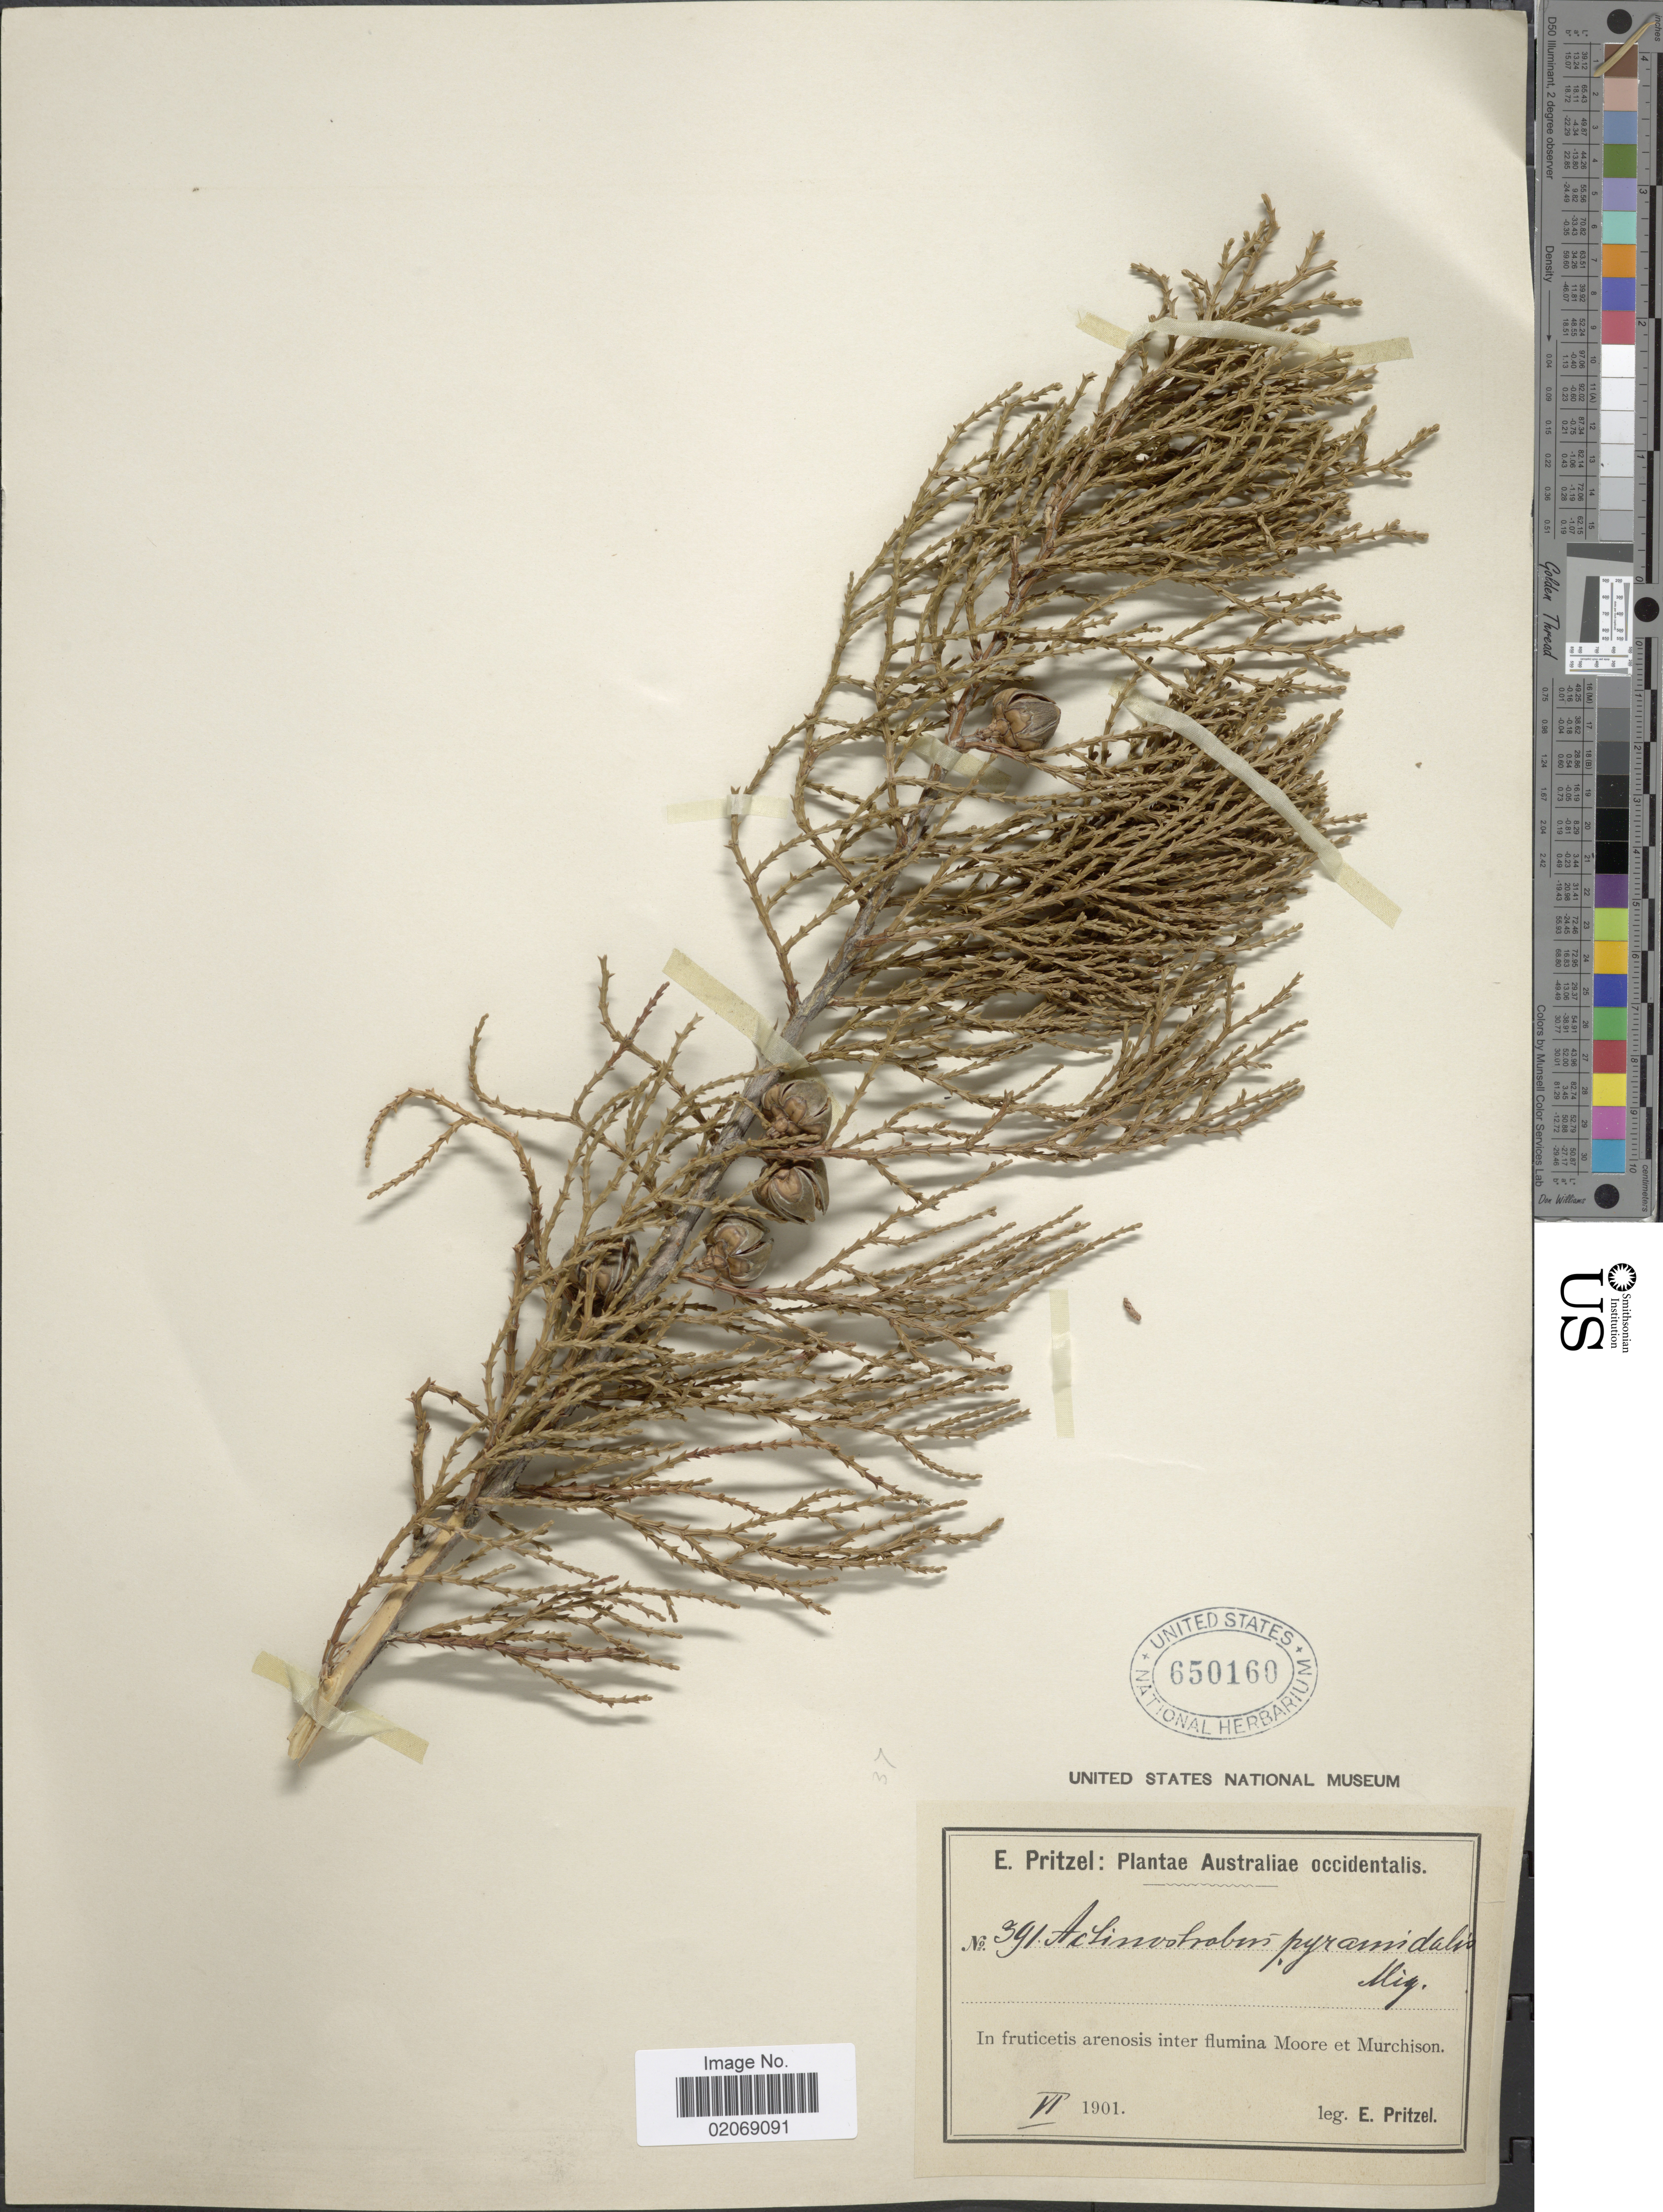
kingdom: Plantae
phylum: Tracheophyta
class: Pinopsida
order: Pinales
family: Cupressaceae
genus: Actinostrobus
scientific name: Actinostrobus pyramidalis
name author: Miq.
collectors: E. G. Pritzel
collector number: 391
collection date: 1901-06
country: Australia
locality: Australiae occidentalis. In fructicetis arenosis inter flumina Moore et Murchison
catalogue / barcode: US 650160